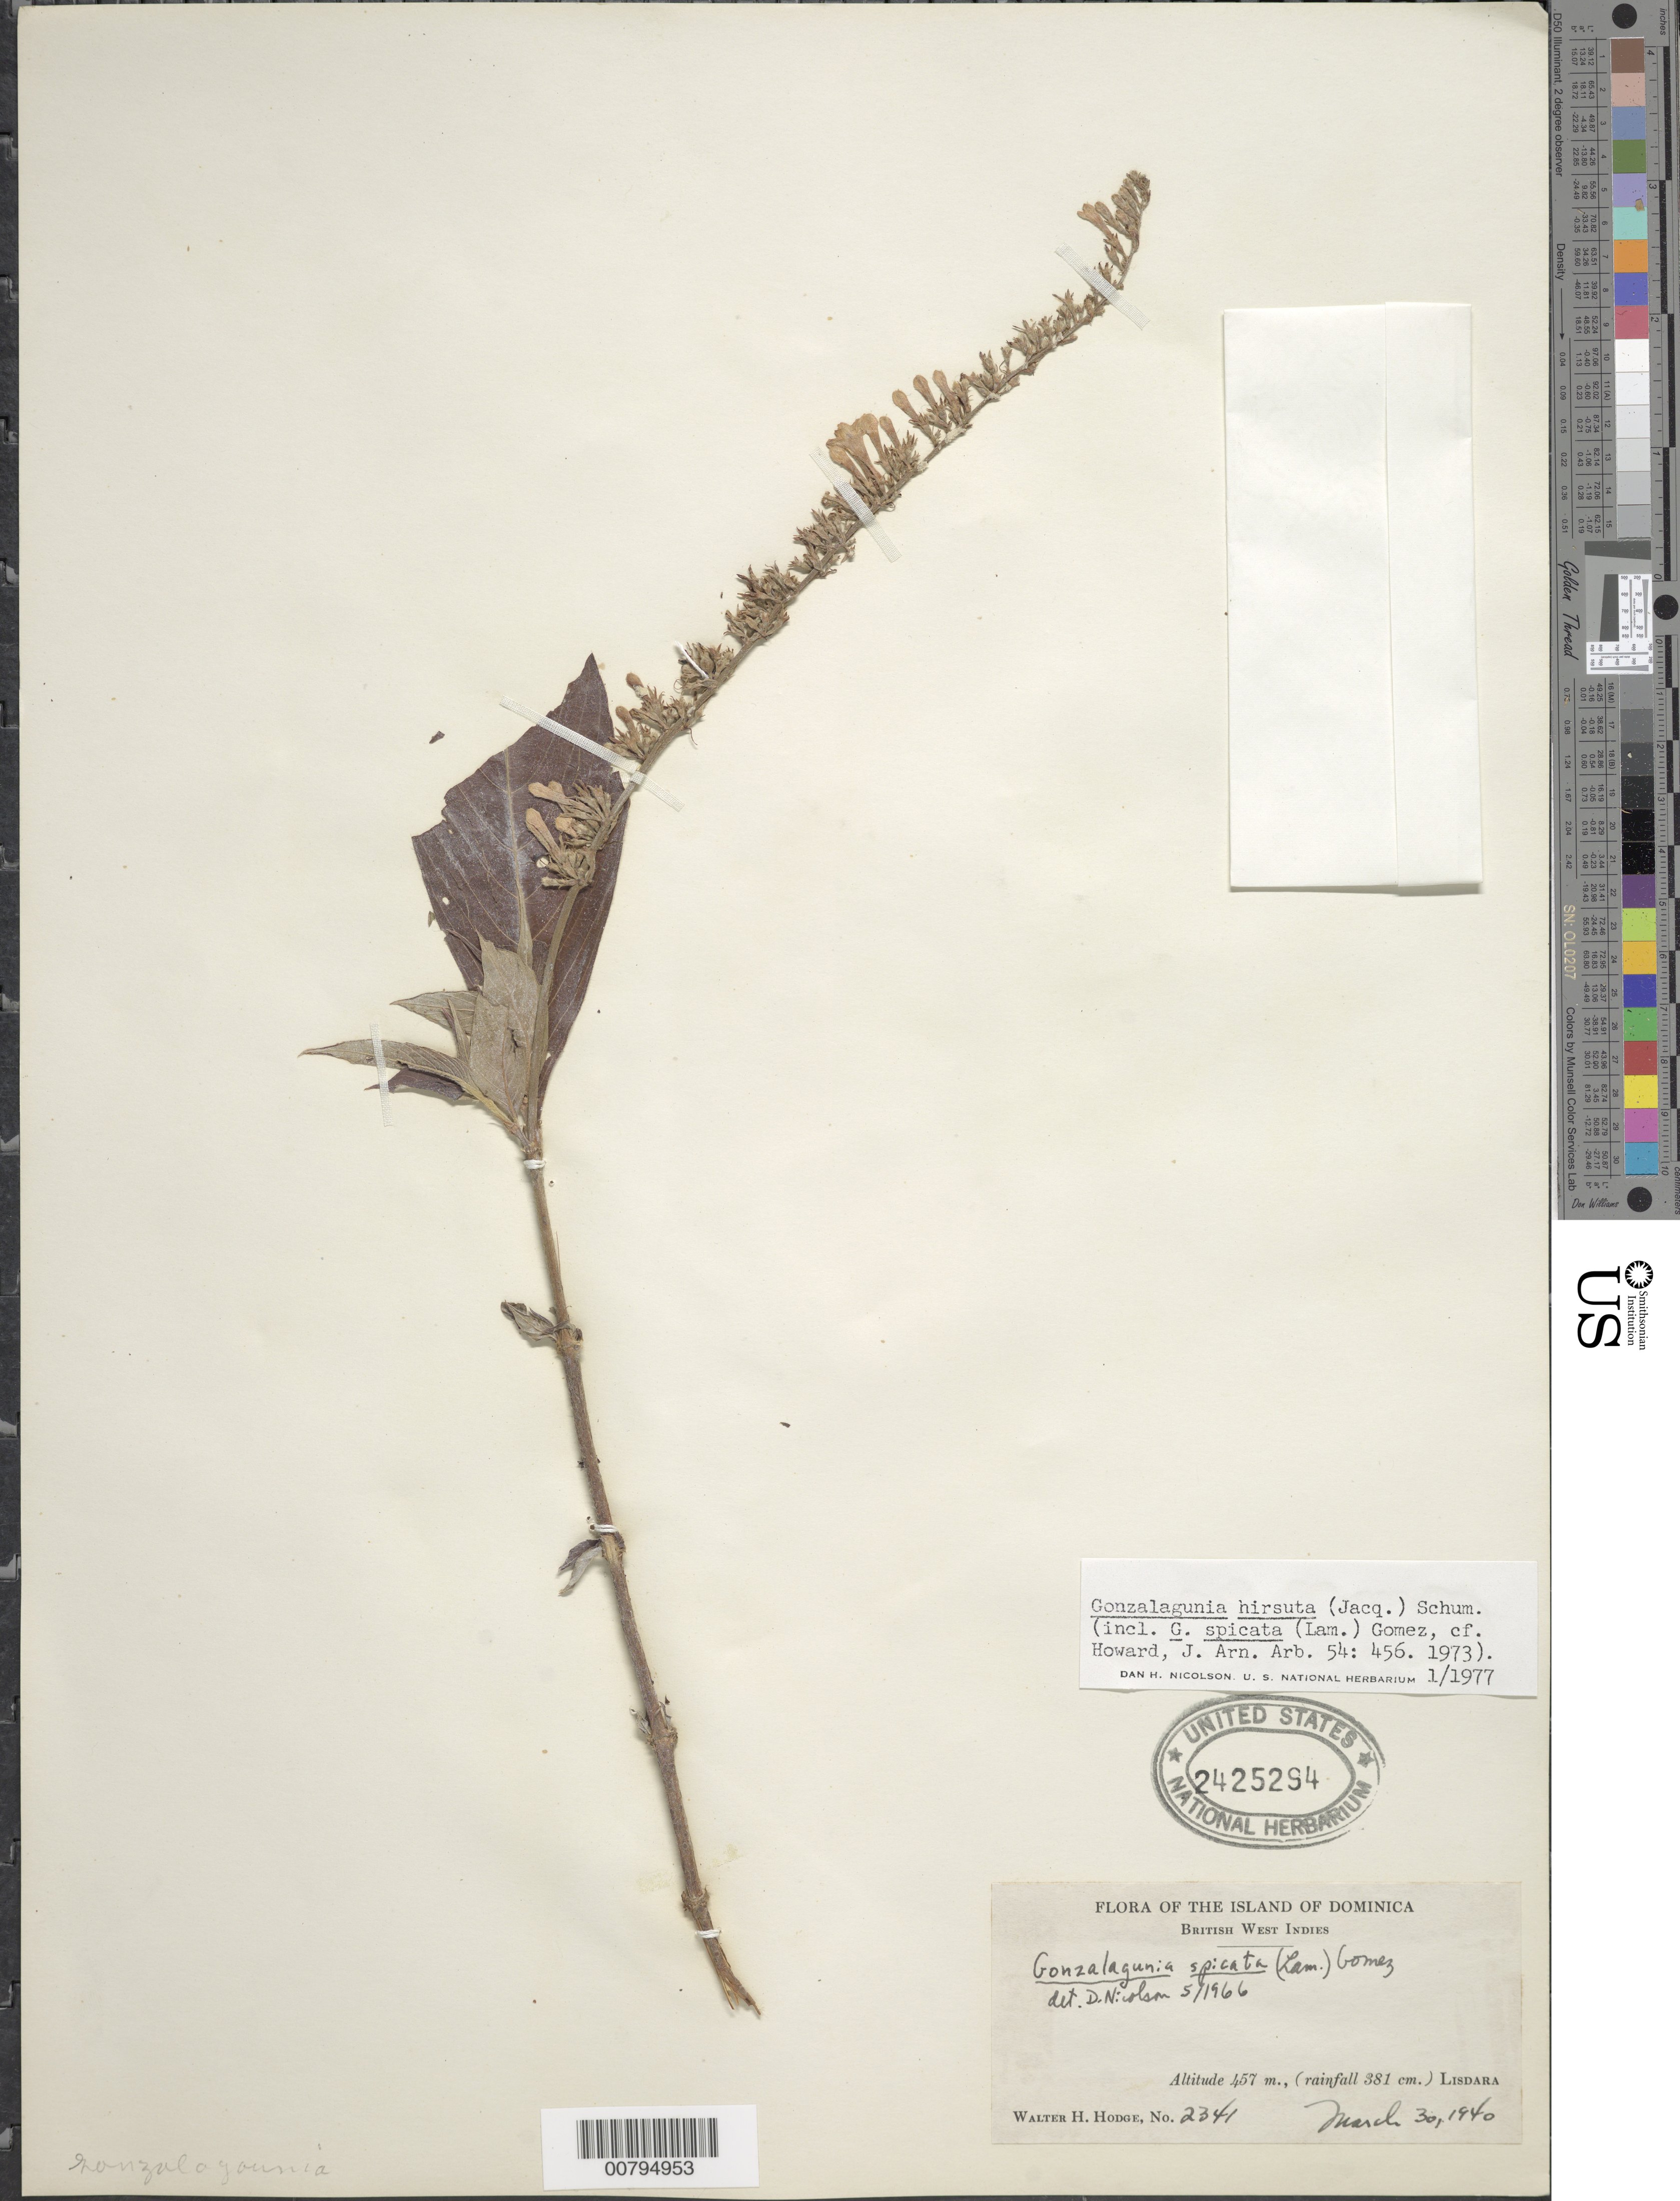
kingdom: Plantae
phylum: Tracheophyta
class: Magnoliopsida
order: Gentianales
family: Rubiaceae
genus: Gonzalagunia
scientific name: Gonzalagunia hirsuta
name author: Schum.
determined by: Nicolson, Dan H.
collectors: W. Hodge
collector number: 2341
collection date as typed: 30 Mar 1940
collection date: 1940-03-30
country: Dominica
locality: Lisdara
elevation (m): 457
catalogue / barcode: US 2425294